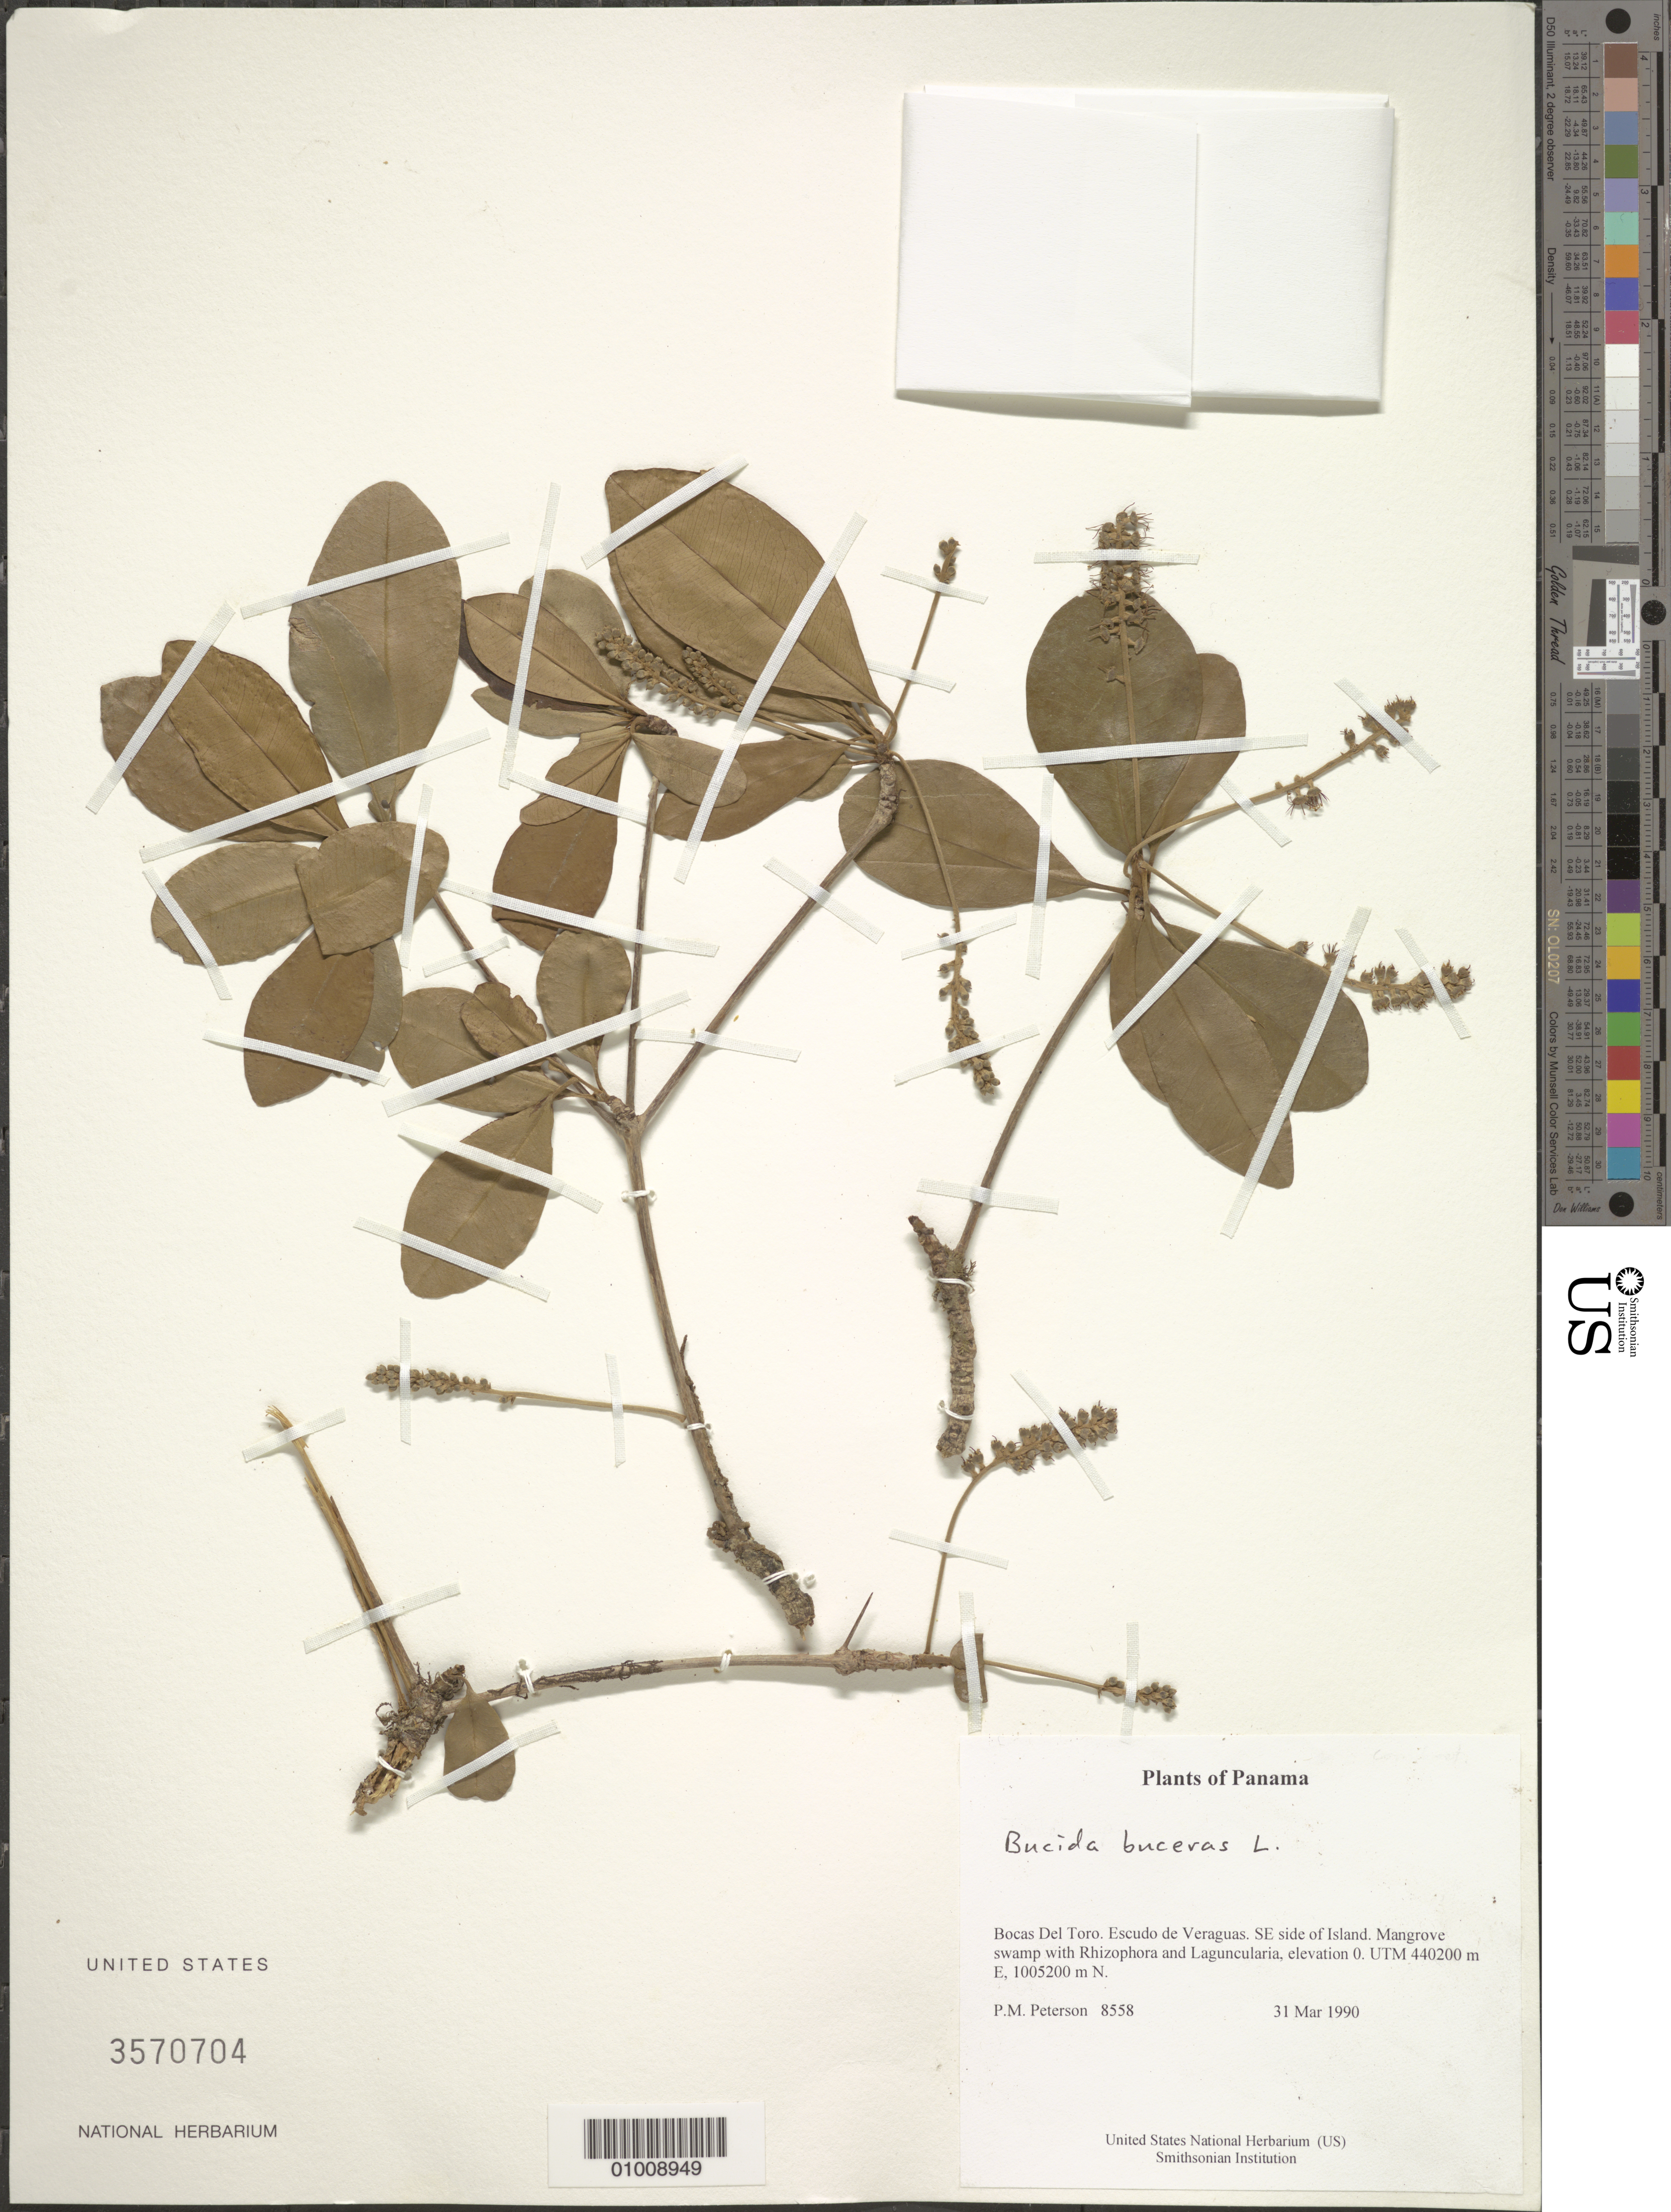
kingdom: Plantae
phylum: Tracheophyta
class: Magnoliopsida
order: Myrtales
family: Combretaceae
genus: Terminalia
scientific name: Terminalia buceras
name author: (L.) C. Wright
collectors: P. M. Peterson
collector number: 08558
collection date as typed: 31 Mar 1990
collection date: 1990-03-31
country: Panama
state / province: Bocas del Toro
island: Escudo de Veraguas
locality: SE side of Island.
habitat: Mangrove swamp with Rhizophora and Laguncularia, elevation 0. UTM 440200 m E, 1005200 m N.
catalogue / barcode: US 3570704